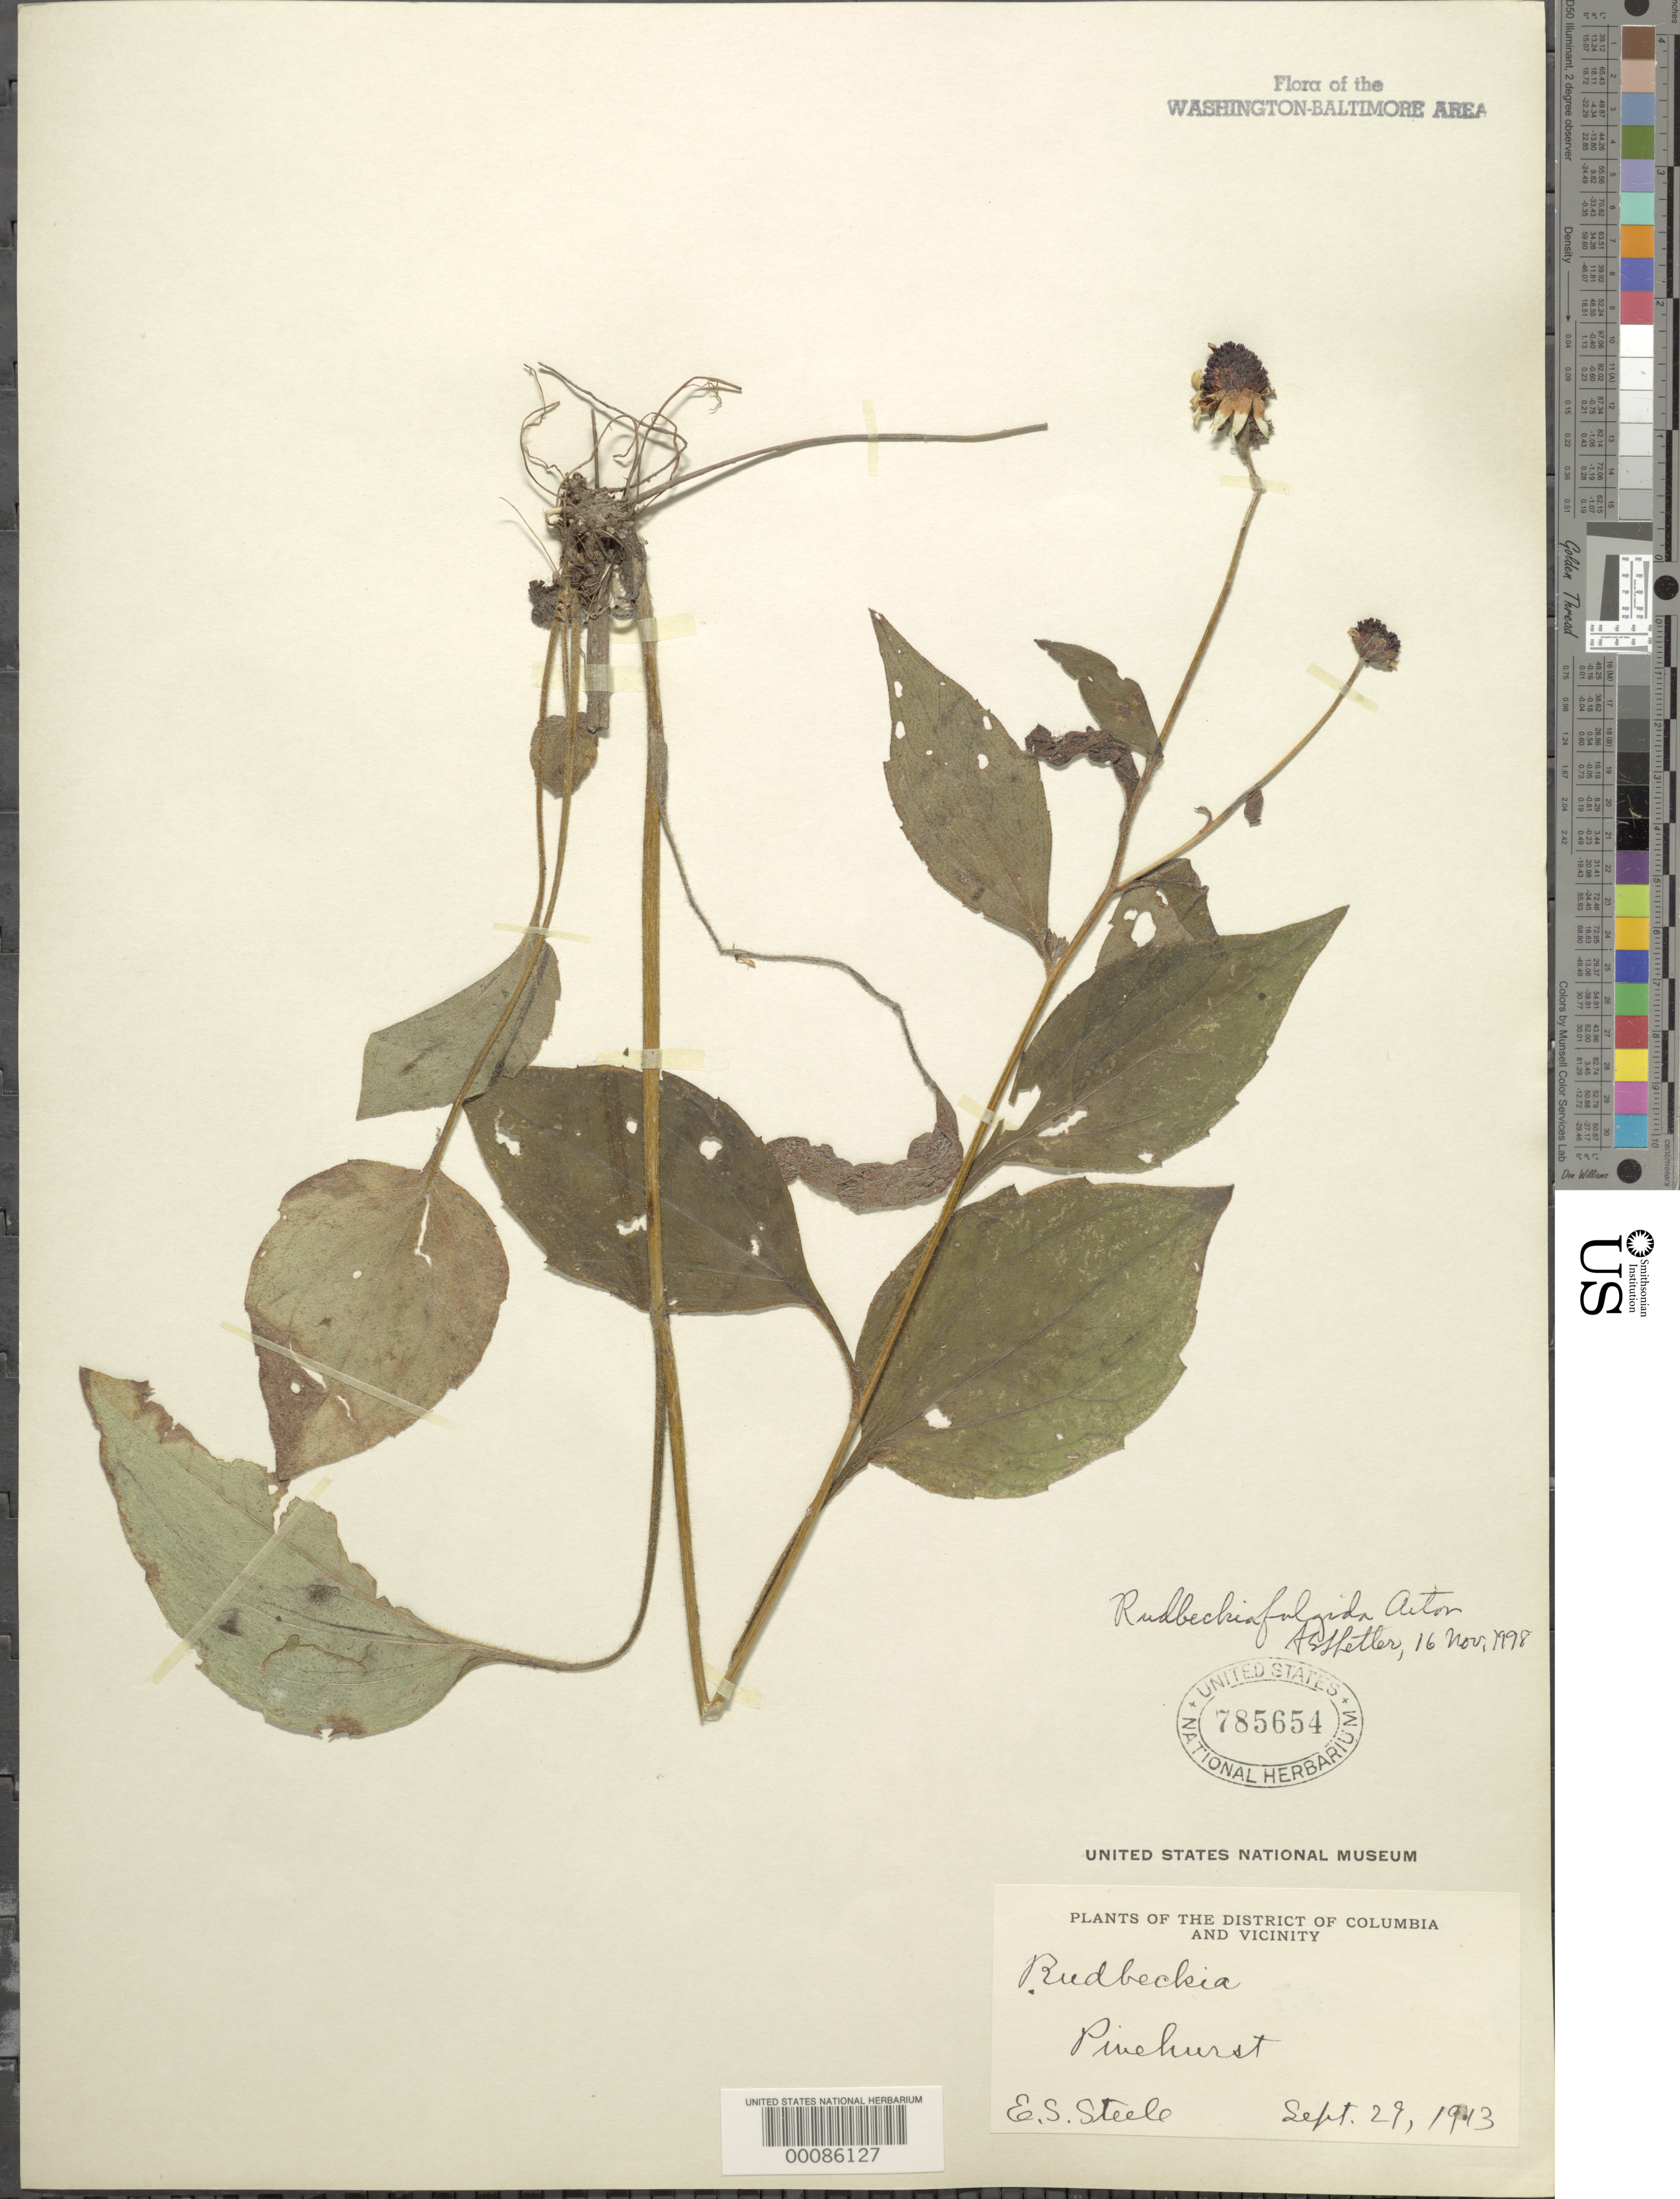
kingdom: Plantae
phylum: Tracheophyta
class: Magnoliopsida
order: Asterales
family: Asteraceae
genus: Rudbeckia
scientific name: Rudbeckia fulgida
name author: Aiton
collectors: E. Steele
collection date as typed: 29 Sep 1913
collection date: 1913-09-29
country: United States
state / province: District of Columbia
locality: Pinehurst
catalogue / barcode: US 785654